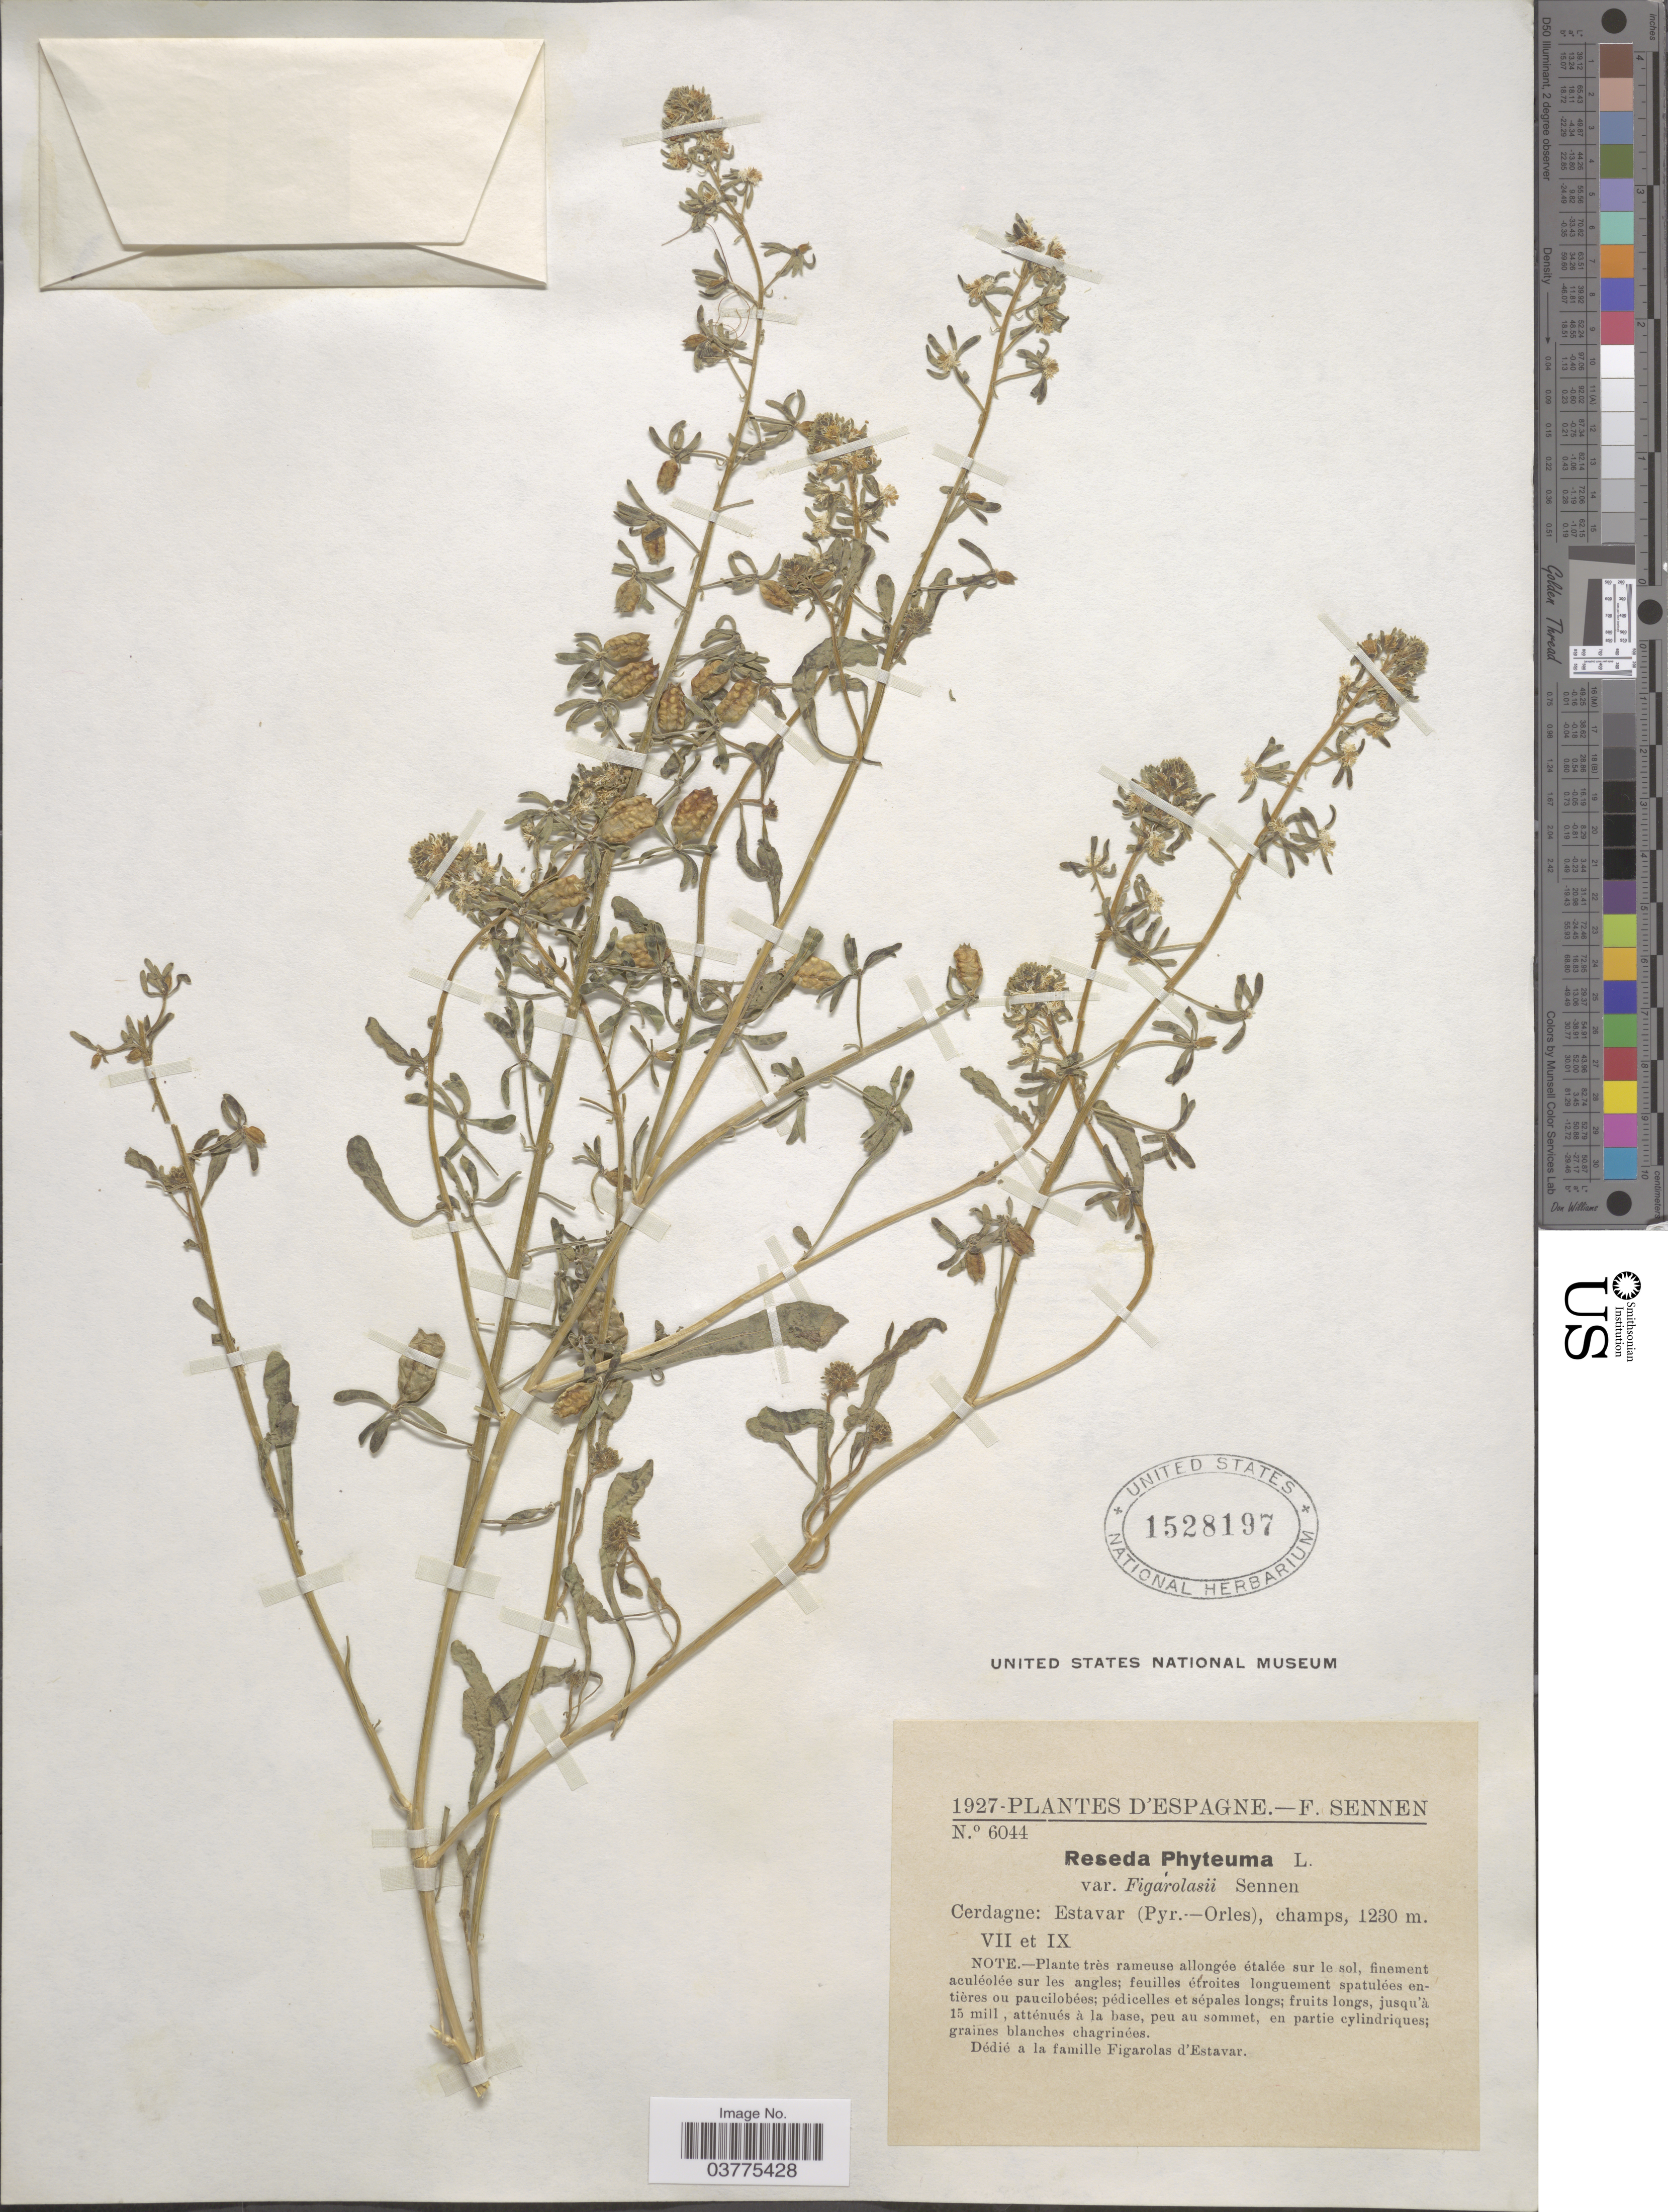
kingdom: Plantae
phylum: Tracheophyta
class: Magnoliopsida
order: Brassicales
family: Resedaceae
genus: Reseda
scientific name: Reseda phyteuma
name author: L.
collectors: E. Sennen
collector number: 6044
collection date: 1927-07/1927-09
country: Spain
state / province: Islas Baleares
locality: D' Espagne. Cerdagne: Estavar ( Pyr.-Orles), champs.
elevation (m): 1230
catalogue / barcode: US 1528197